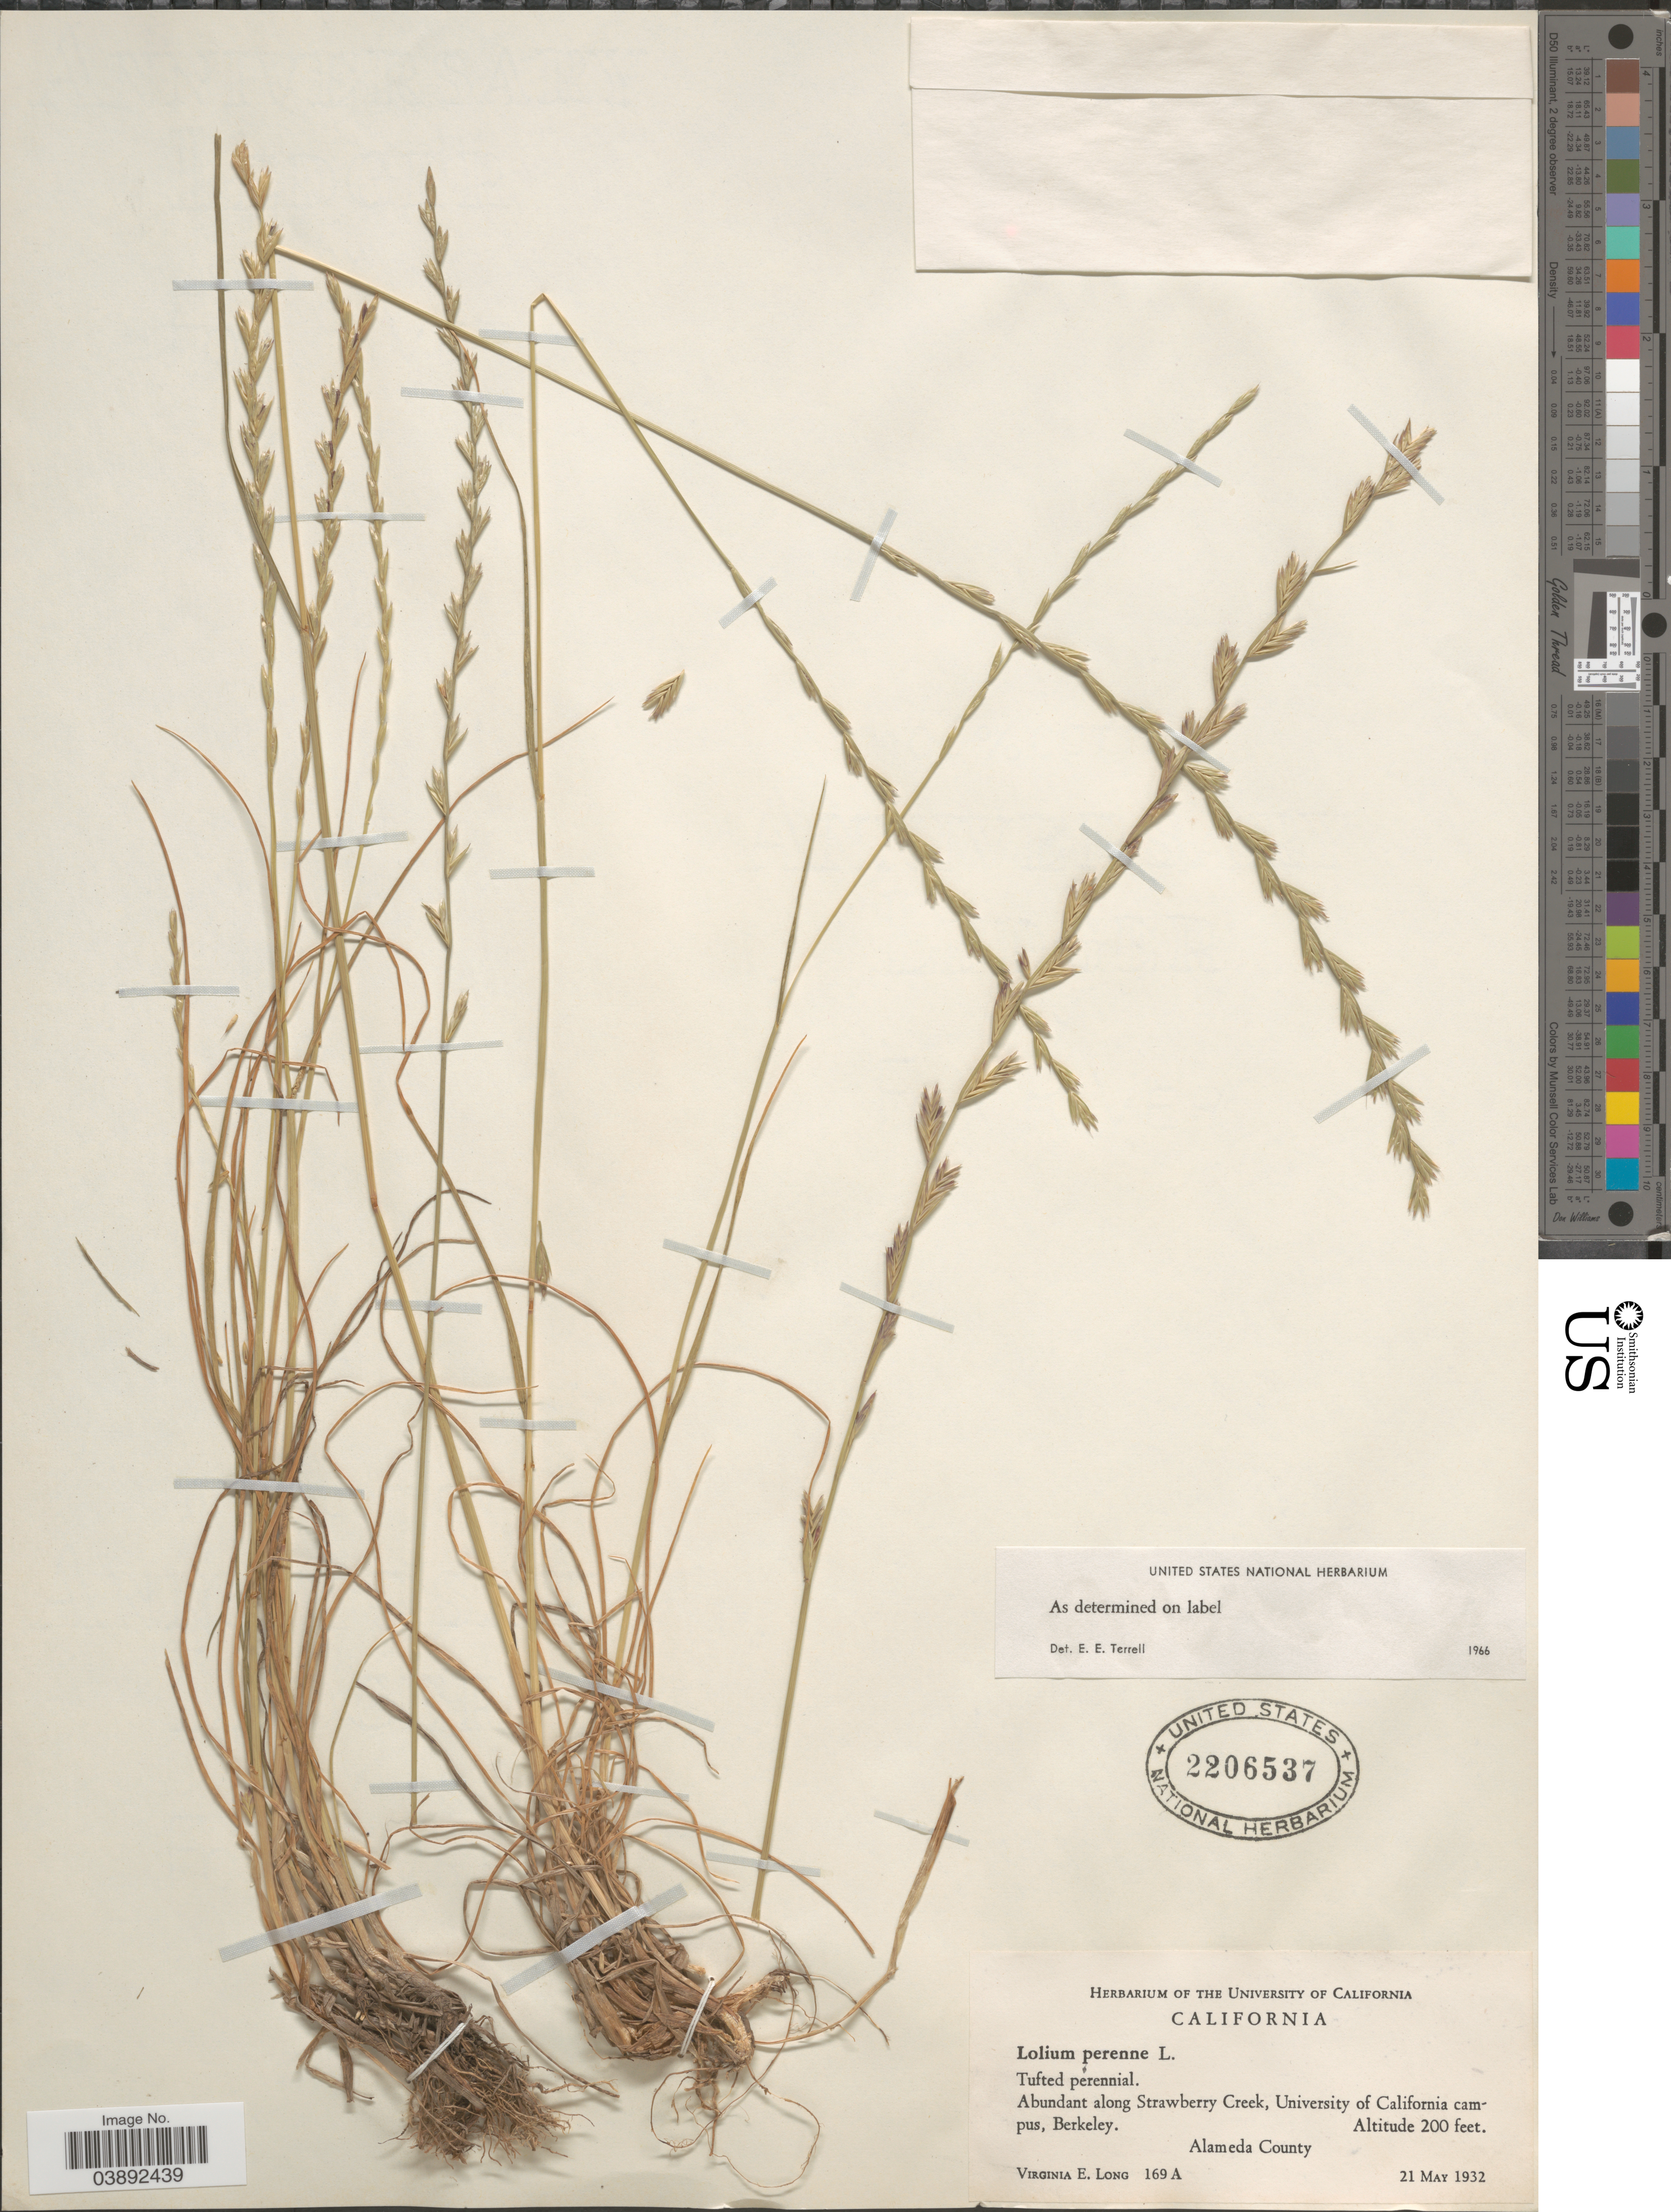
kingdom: Plantae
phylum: Tracheophyta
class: Liliopsida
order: Poales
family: Poaceae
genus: Lolium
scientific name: Lolium perenne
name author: L.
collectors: V. Long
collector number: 169 A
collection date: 1932-05-21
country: United States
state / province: California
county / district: Alameda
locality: Along Strawberry Creek, University of California campus, Berkeley. Alameda County.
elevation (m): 61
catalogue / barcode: US 2206537